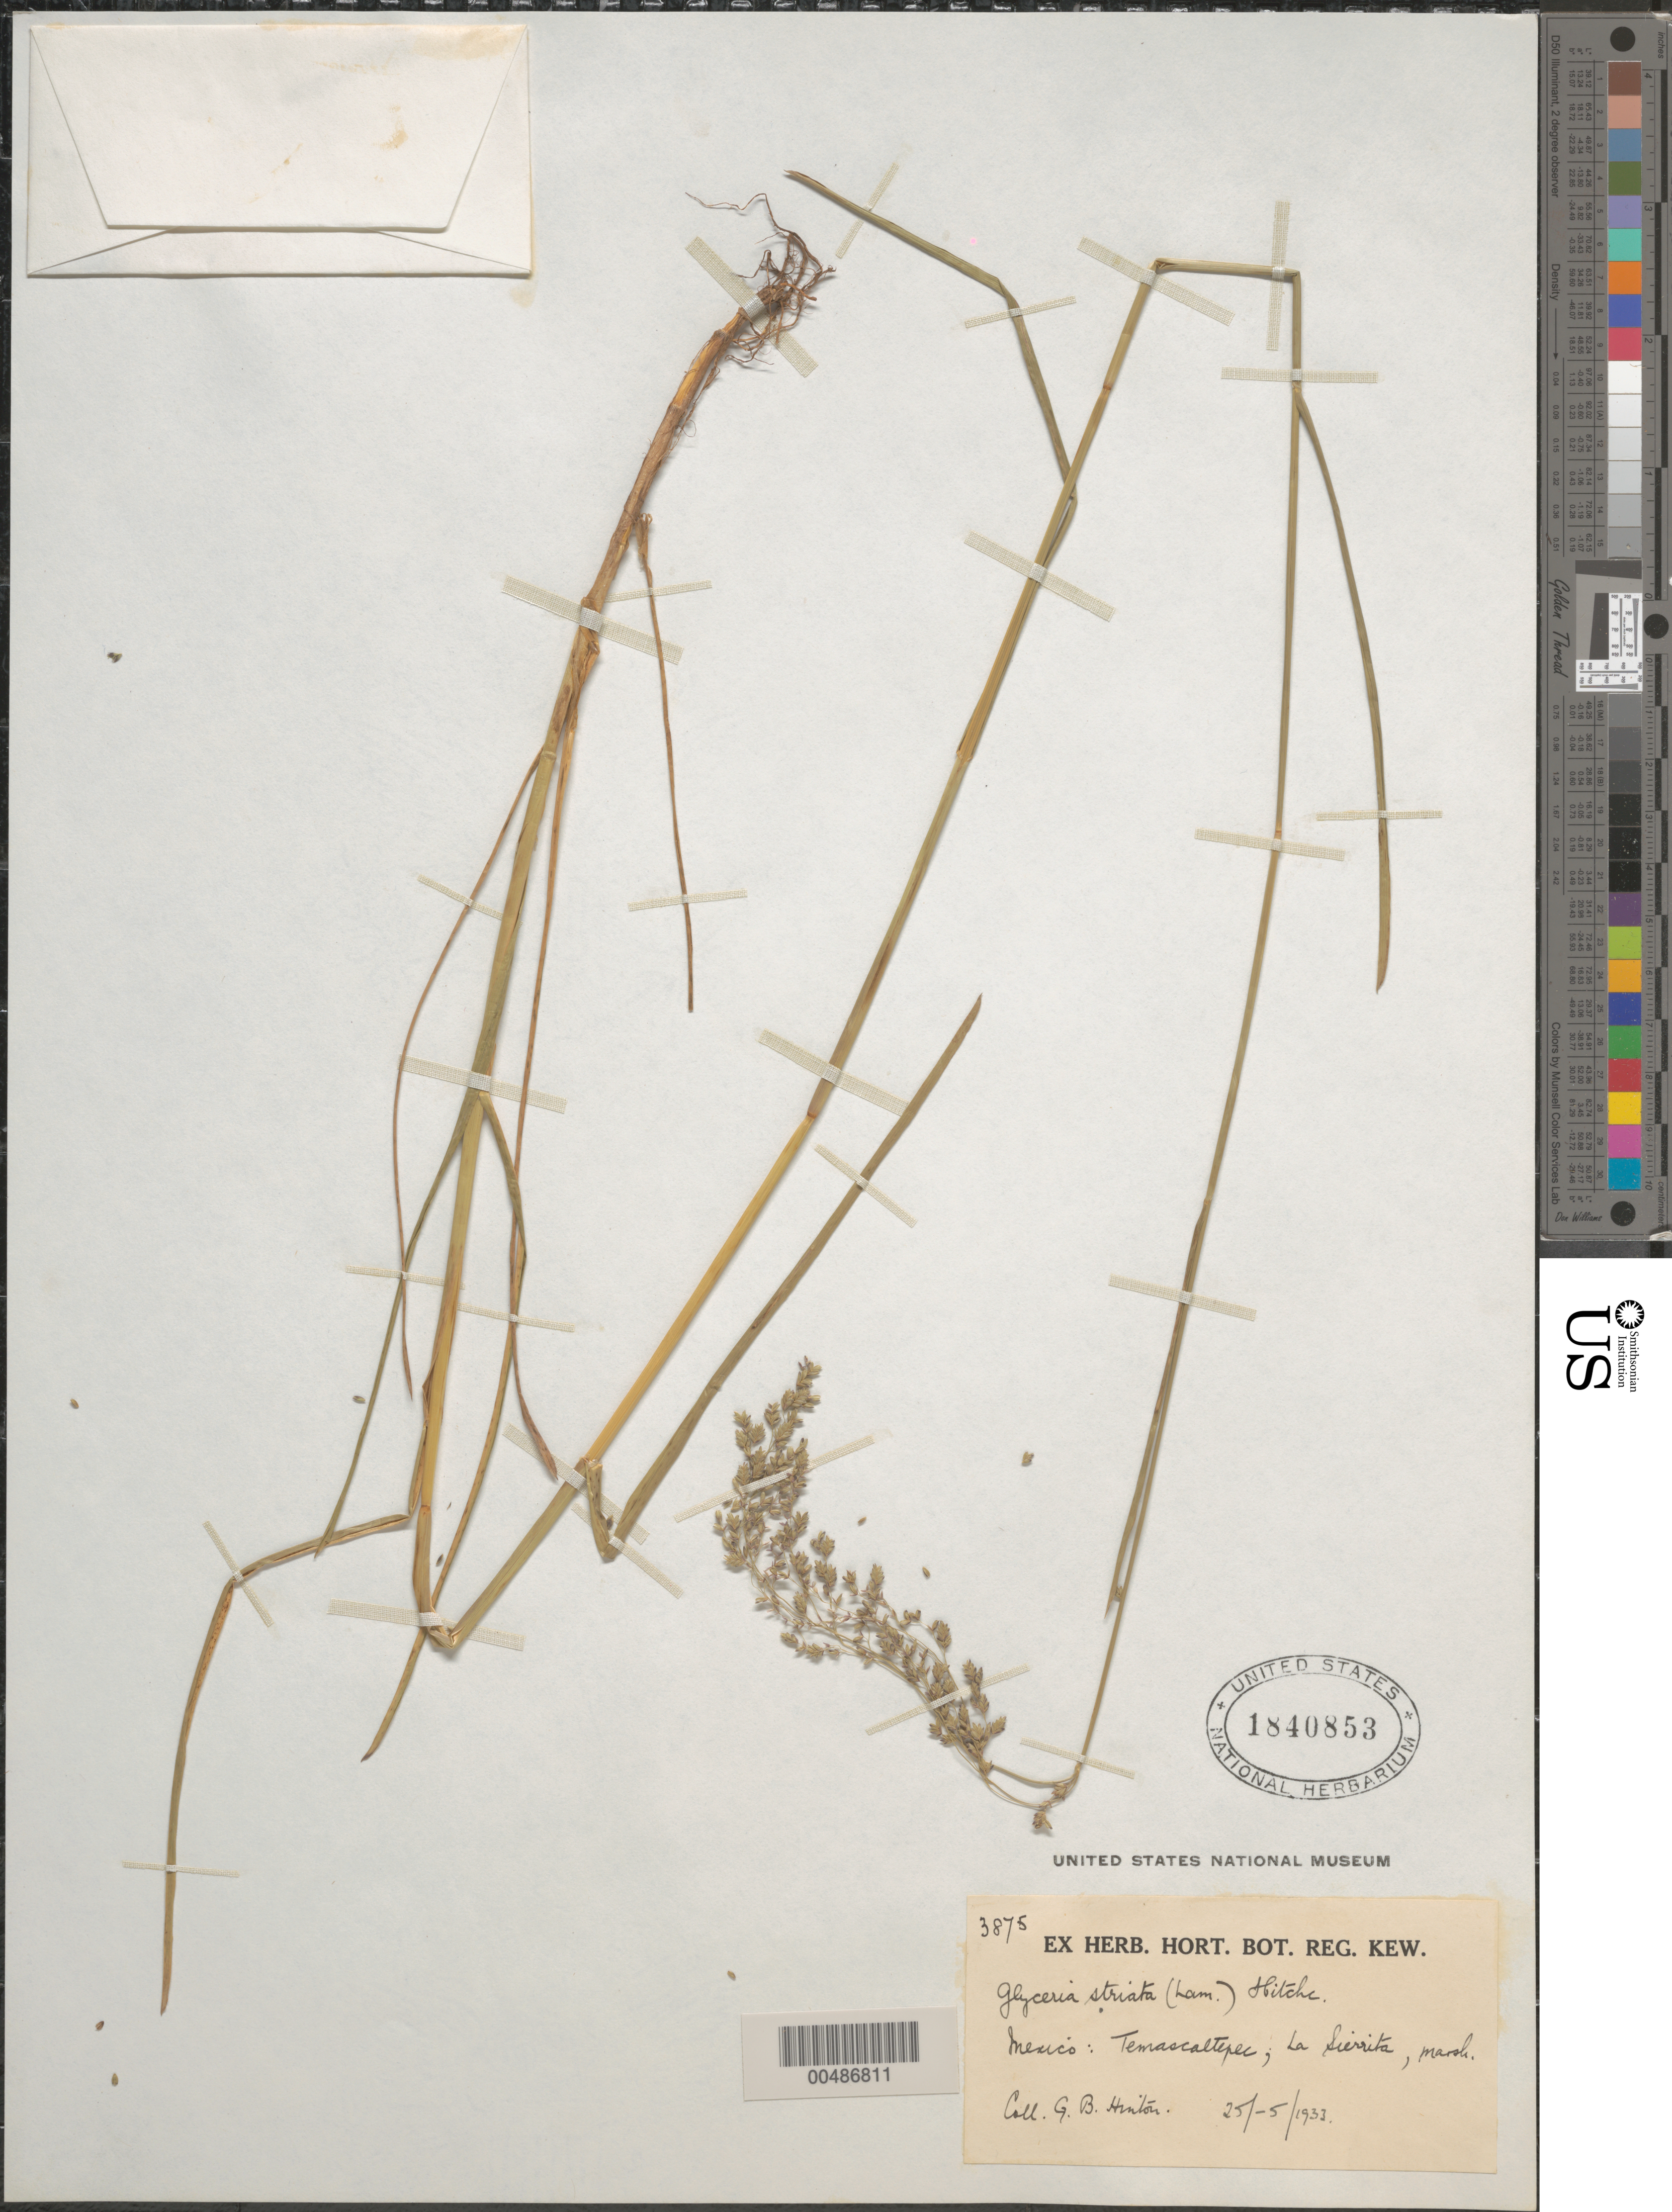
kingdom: Plantae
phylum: Tracheophyta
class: Liliopsida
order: Poales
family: Poaceae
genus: Glyceria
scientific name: Glyceria striata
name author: (Lam.) Hitchc.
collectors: G. B. Hinton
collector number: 3875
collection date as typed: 25 May 1933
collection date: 1933-05-25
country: Mexico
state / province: México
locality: Temascaltepec, La Sierrita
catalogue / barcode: US 1840853